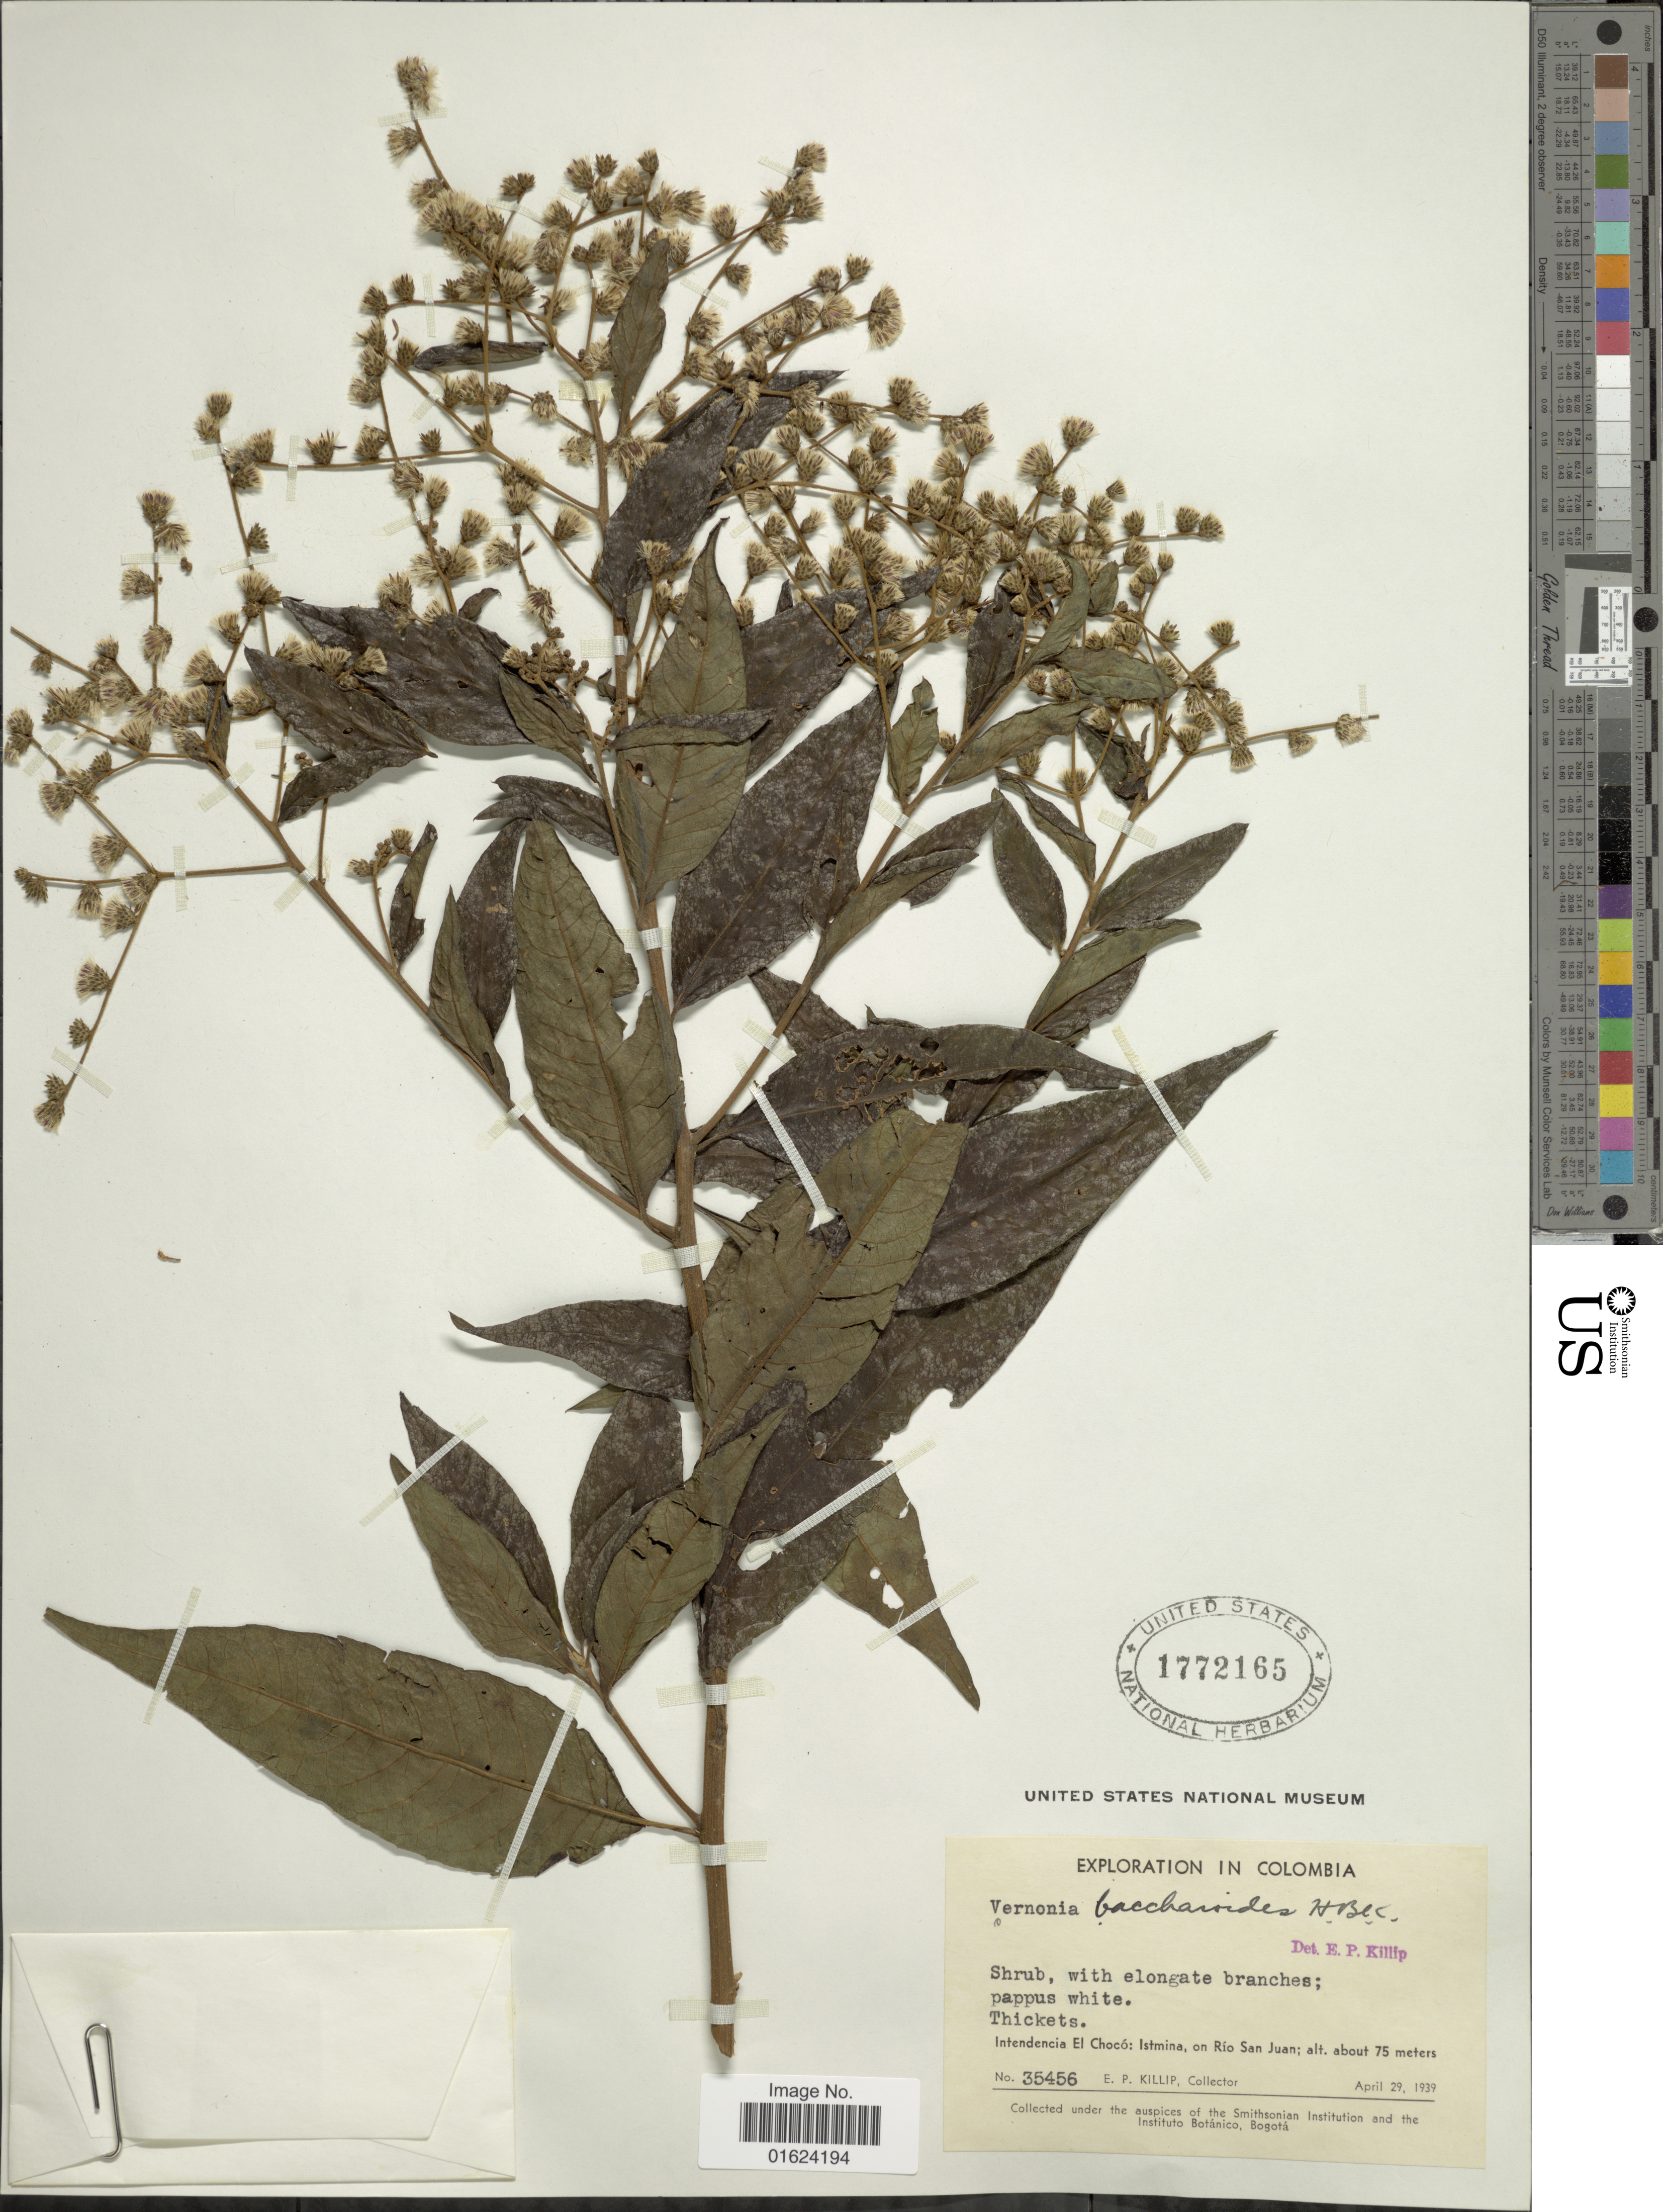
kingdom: Plantae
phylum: Tracheophyta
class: Magnoliopsida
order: Asterales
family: Asteraceae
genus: Vernonanthura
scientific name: Vernonanthura patens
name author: (Kunth) H. Rob.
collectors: E. P. Killip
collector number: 35456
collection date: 1939-04-29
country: Colombia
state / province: Chocó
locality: Intendencia El Choco: Istmina, on Rio San Juan.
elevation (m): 75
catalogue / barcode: US 1772165